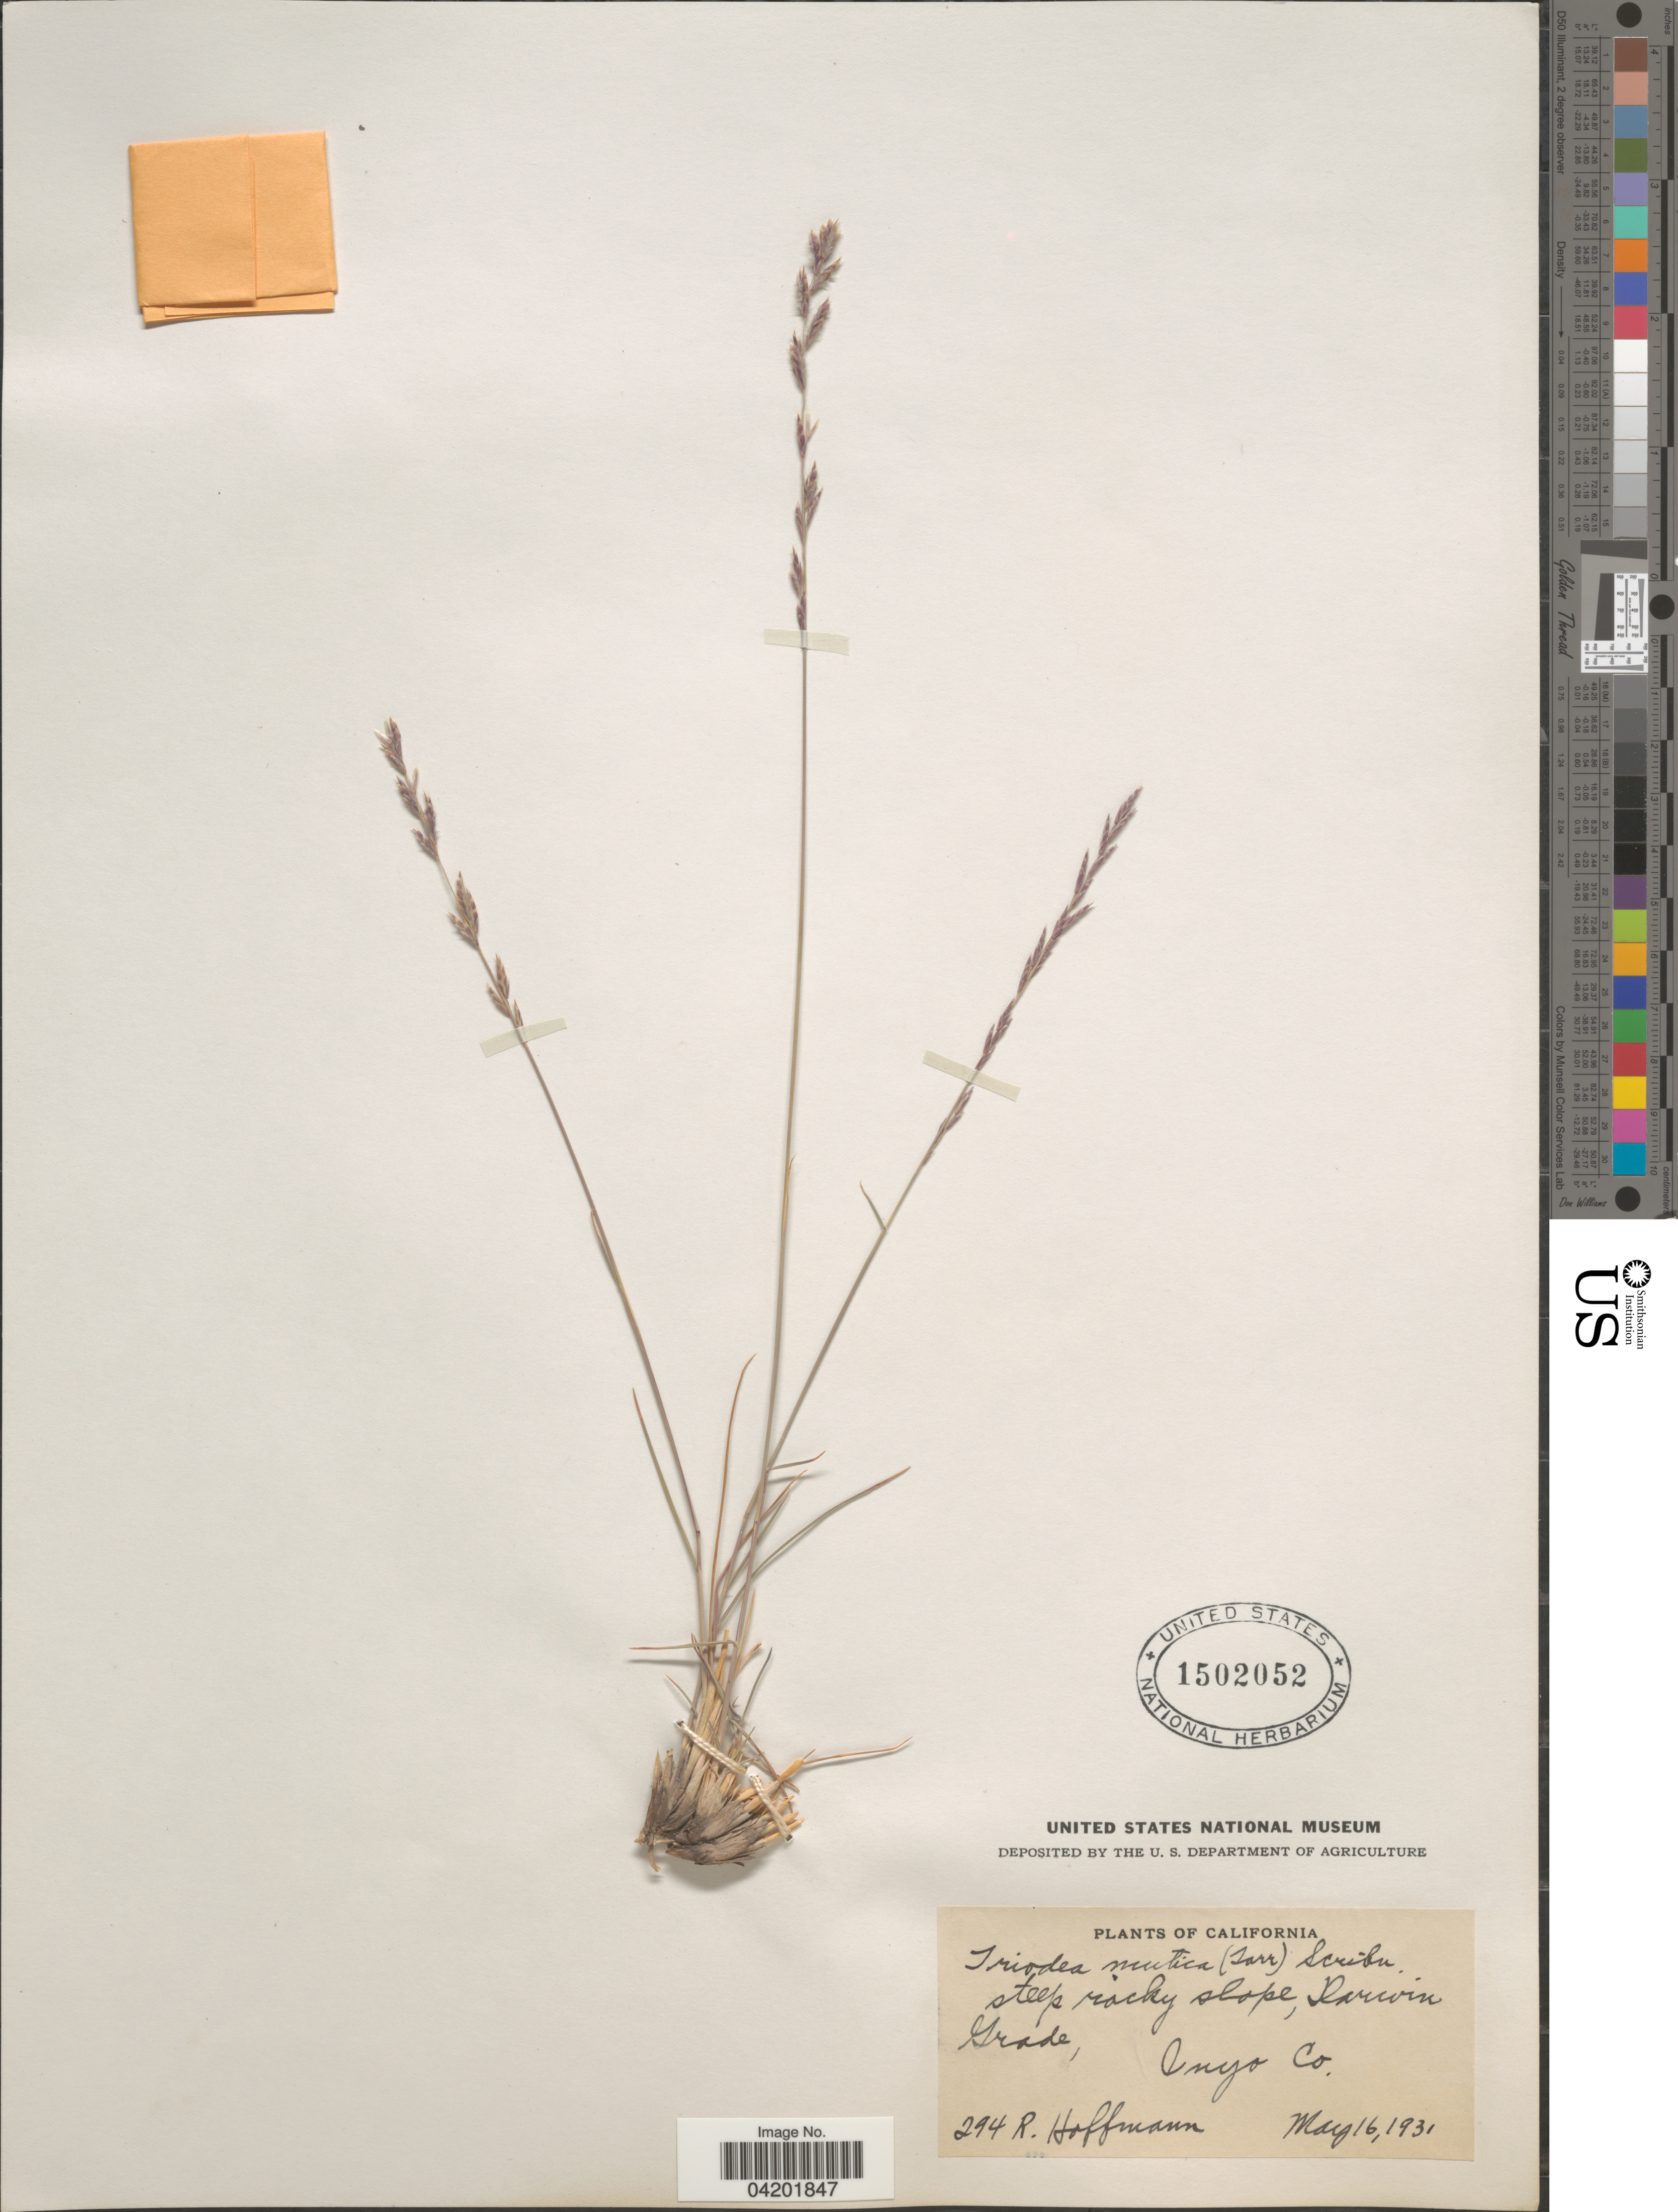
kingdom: Plantae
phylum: Tracheophyta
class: Liliopsida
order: Poales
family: Poaceae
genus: Tridentopsis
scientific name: Tridentopsis mutica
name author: (Torr.) P.M. Peterson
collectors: R. Hoffmann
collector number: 294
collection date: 1931-05-16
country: United States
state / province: California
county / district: Inyo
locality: Darwin Grade, Inyo Co.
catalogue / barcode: US 1502052